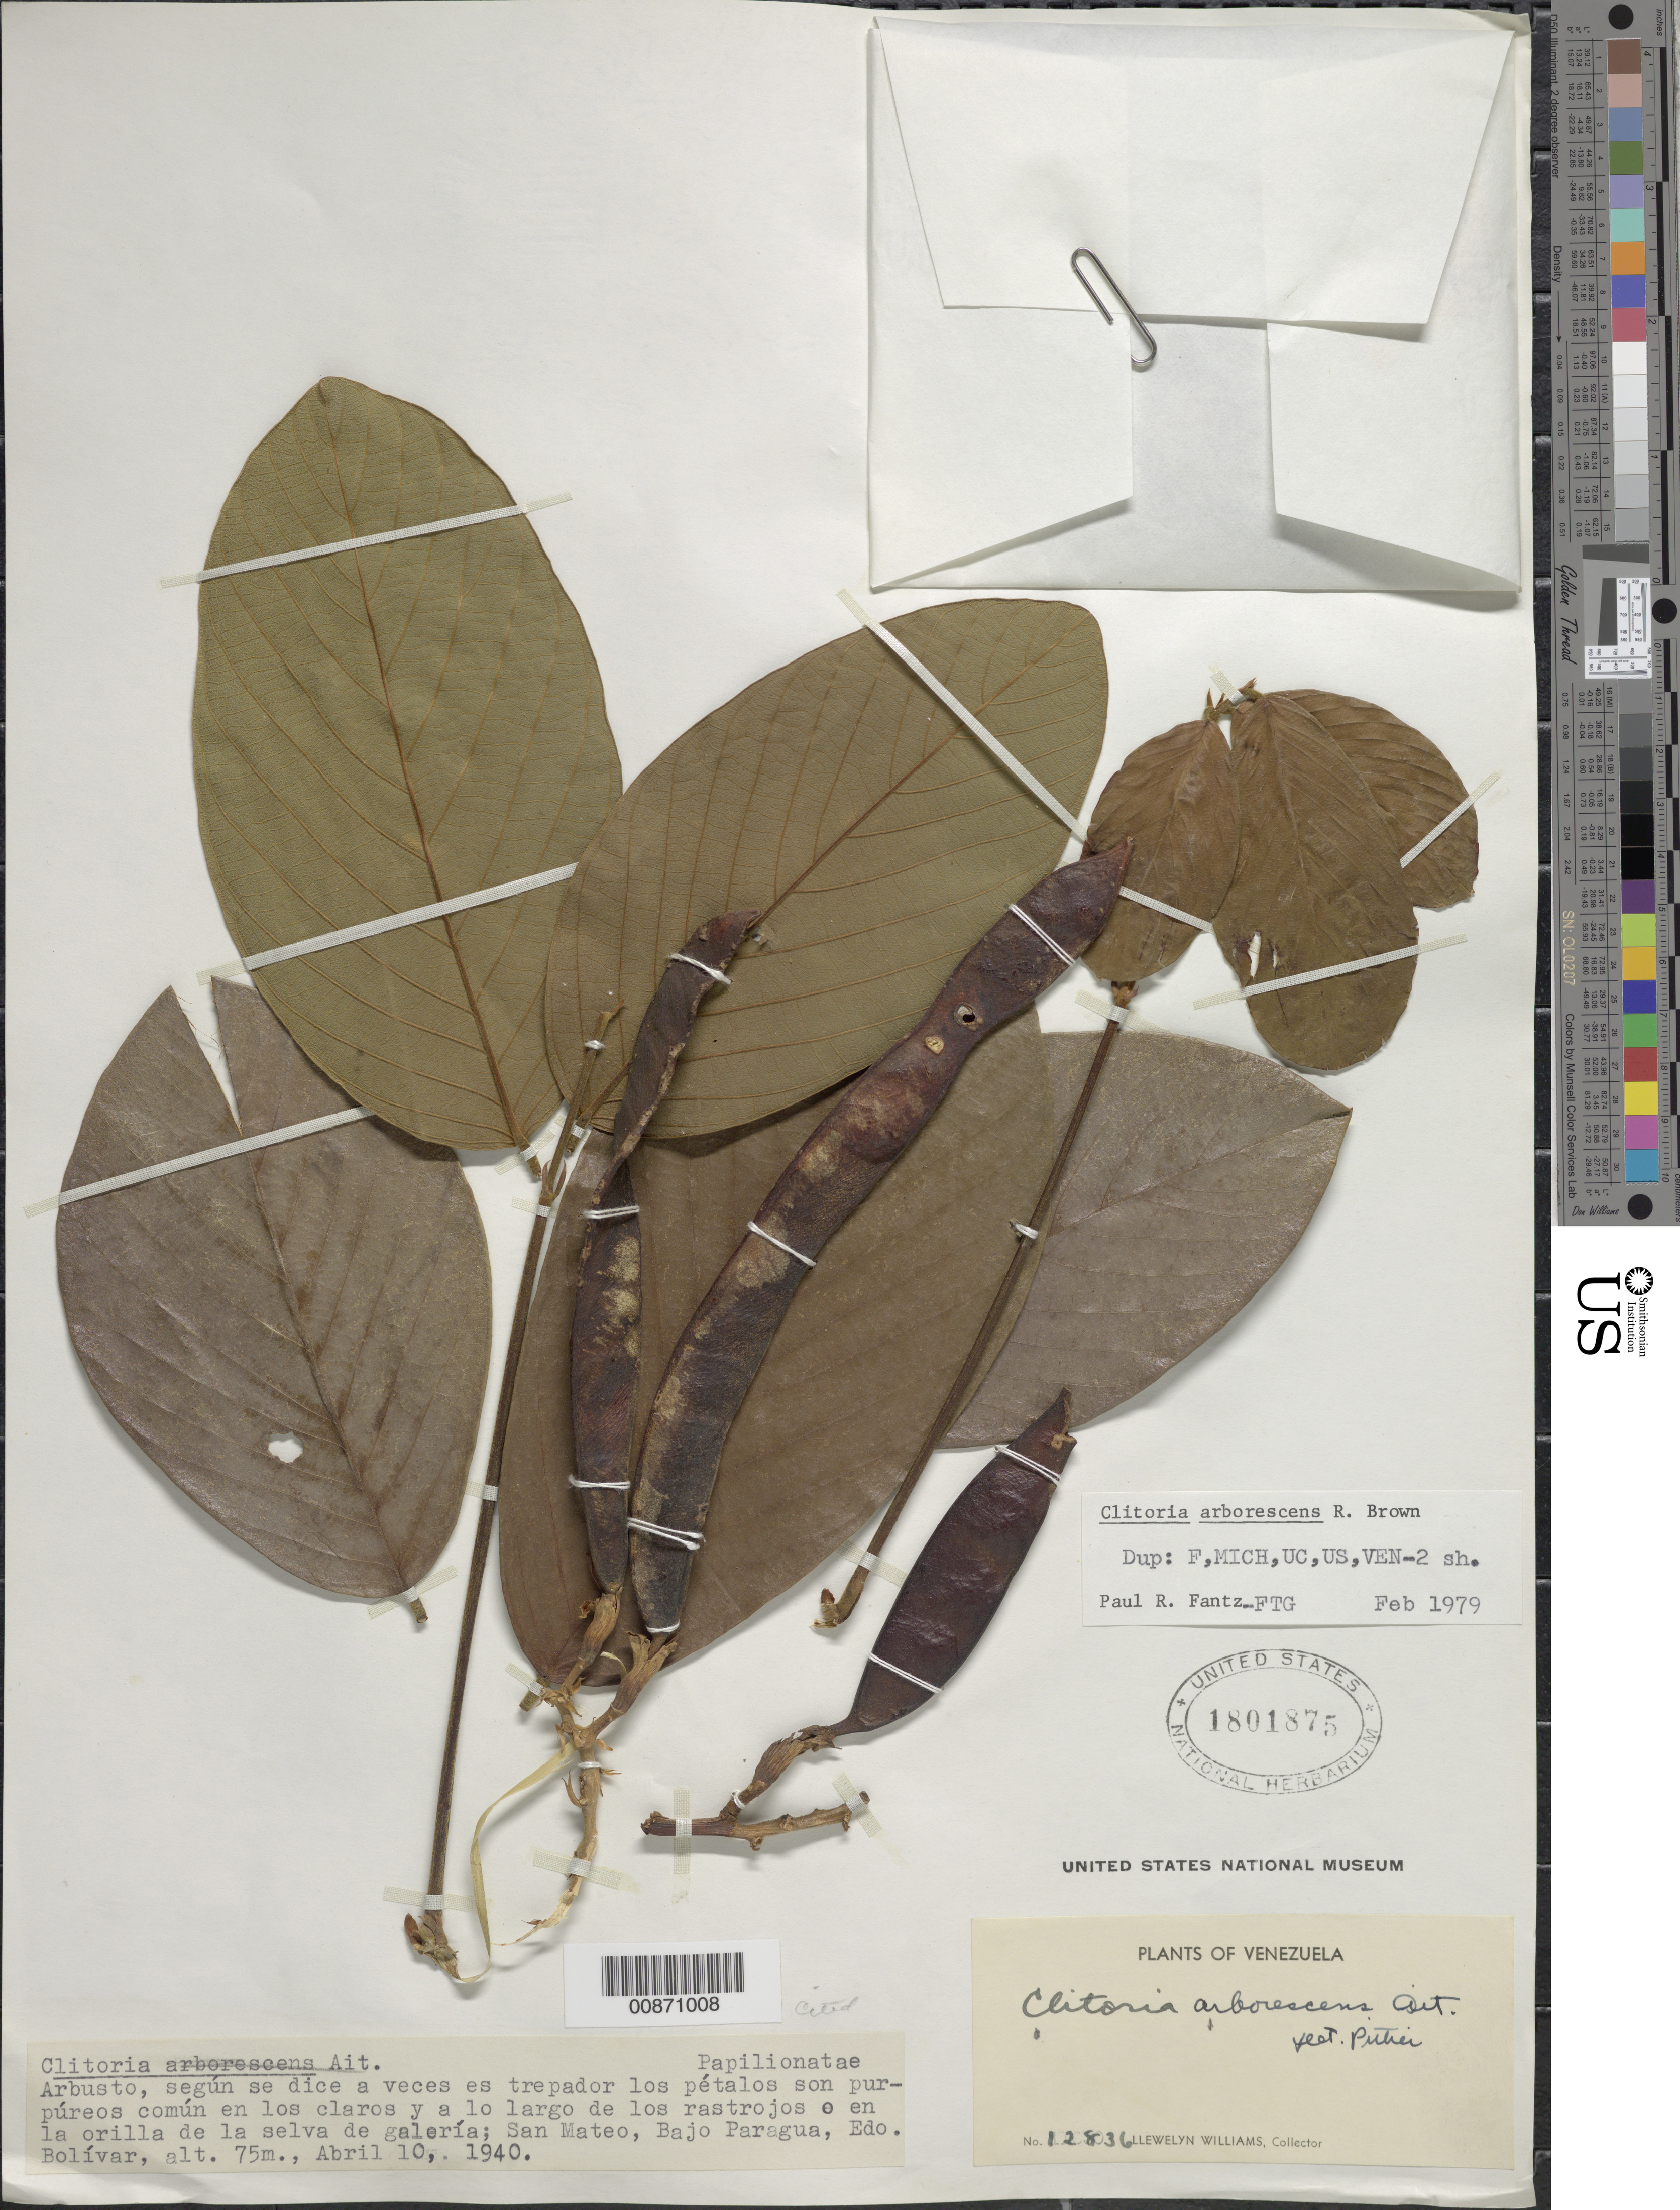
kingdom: Plantae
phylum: Tracheophyta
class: Magnoliopsida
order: Fabales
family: Fabaceae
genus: Clitoria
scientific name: Clitoria arborescens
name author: R. Br.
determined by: Fantz, P. R., (FLAS), University of Florida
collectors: Ll. Williams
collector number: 12836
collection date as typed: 10-Apr-40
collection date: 1940-04-10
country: Venezuela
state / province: Bolívar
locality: San Mateo, Bajo Paragua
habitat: En los claros y a lo largo de los rastrojos o en la orilla de la selva de galeria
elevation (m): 75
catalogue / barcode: US 1801875